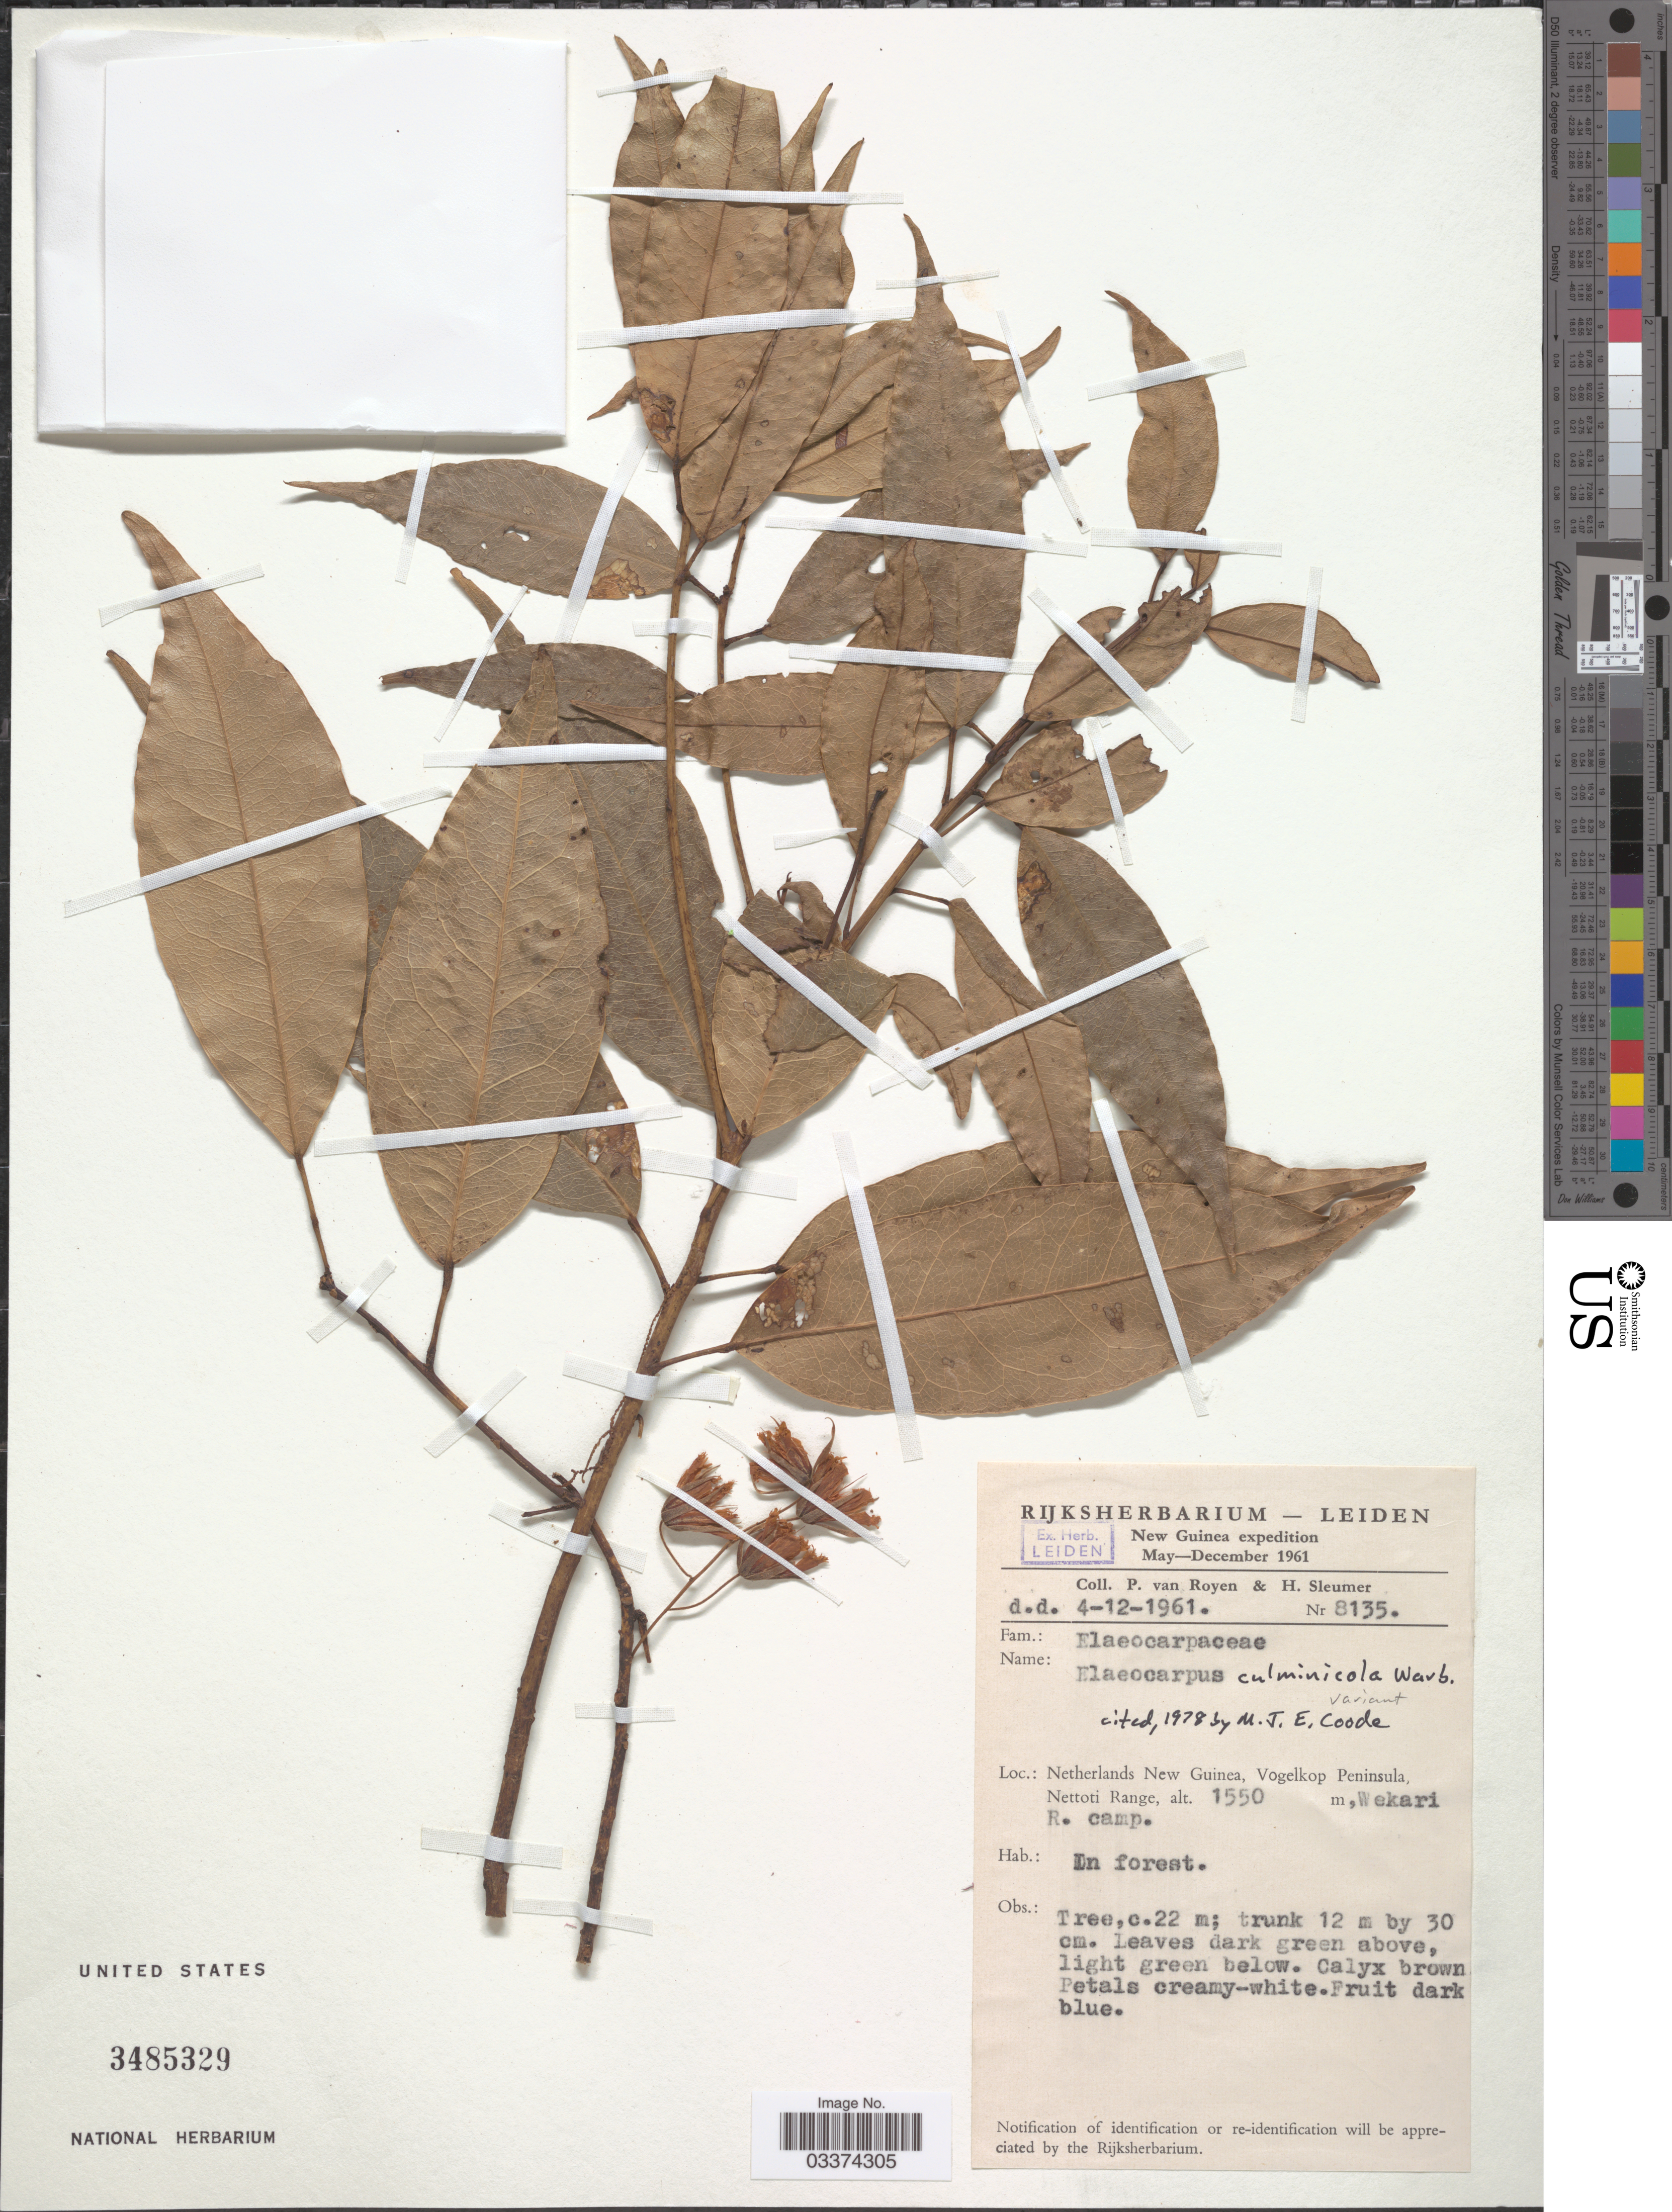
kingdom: Plantae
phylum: Tracheophyta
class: Magnoliopsida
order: Oxalidales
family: Elaeocarpaceae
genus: Elaeocarpus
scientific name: Elaeocarpus culminicola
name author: Warb.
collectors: P. van Royen & H. O. Sleumer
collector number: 8135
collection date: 1961-12-04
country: Indonesia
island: New Guinea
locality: New Guinea, Netherlands New Guinea, Vogelkop Peninsula, Nettoti Range, Wekari R. camp.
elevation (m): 1550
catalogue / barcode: US 3485329